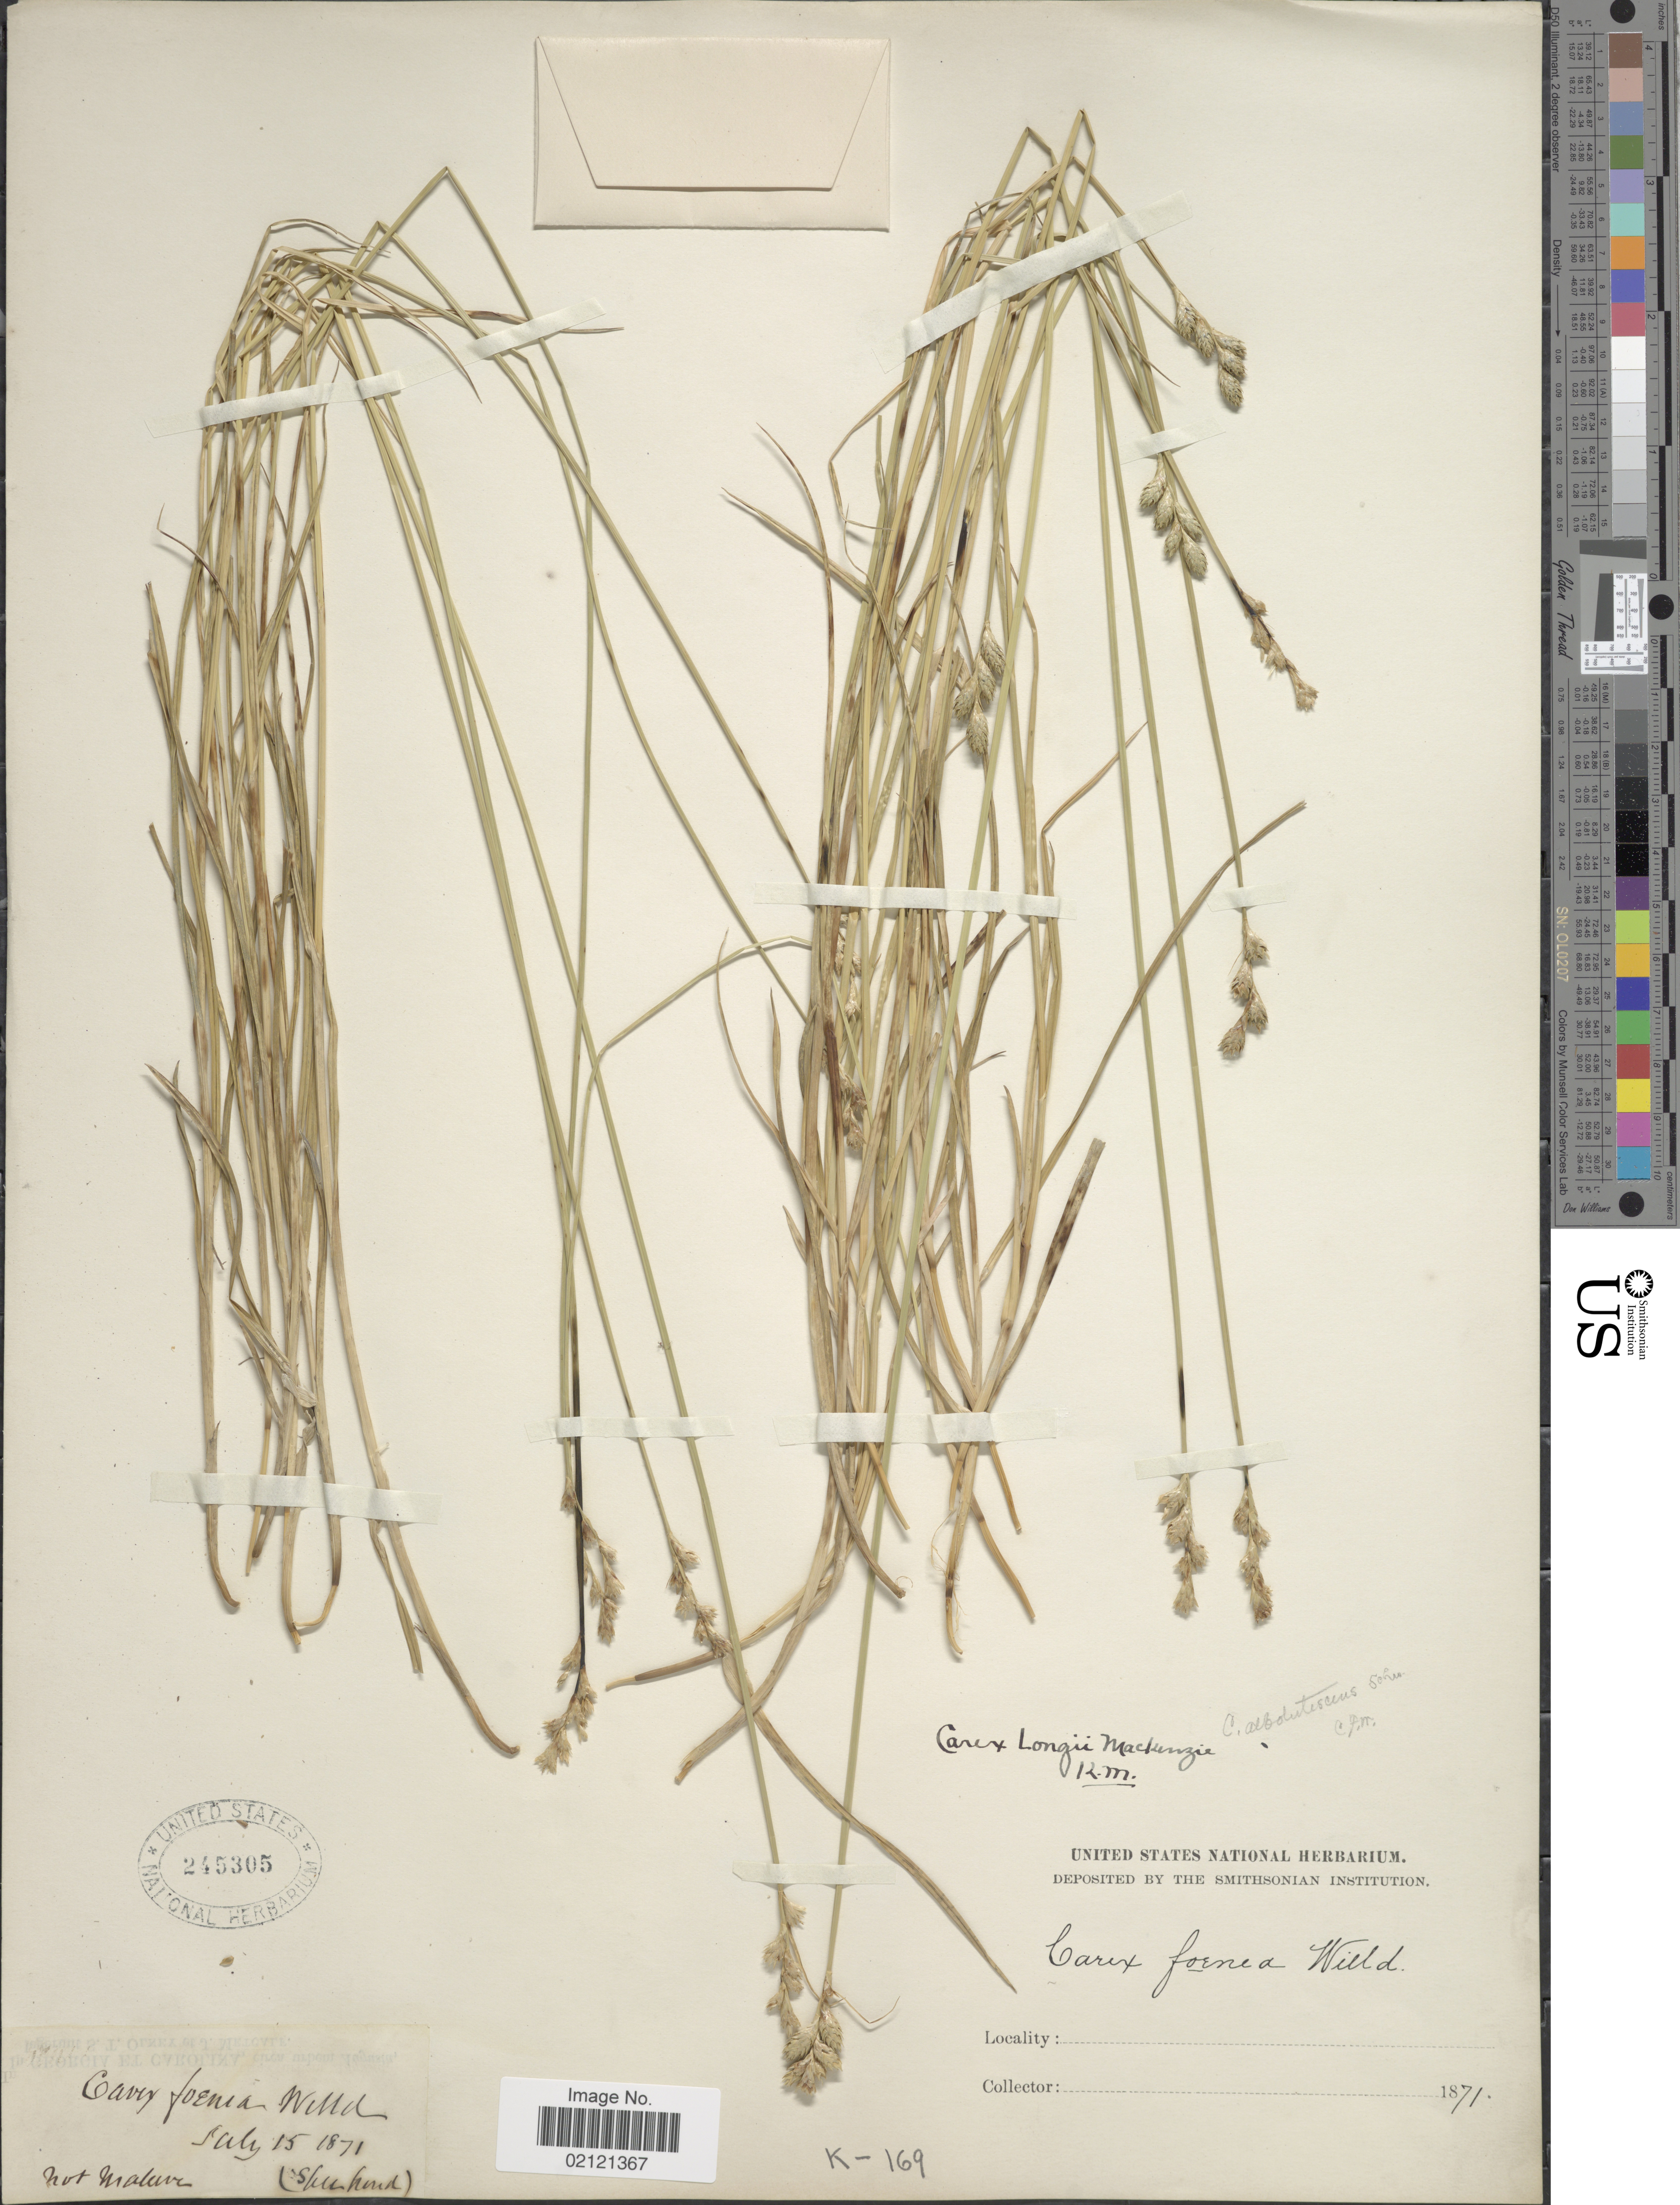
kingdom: Plantae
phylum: Tracheophyta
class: Liliopsida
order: Poales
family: Cyperaceae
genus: Carex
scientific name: Carex longii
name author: Mack.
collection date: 1871-07-15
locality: Not Malave [interpreted]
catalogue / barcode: US 245305